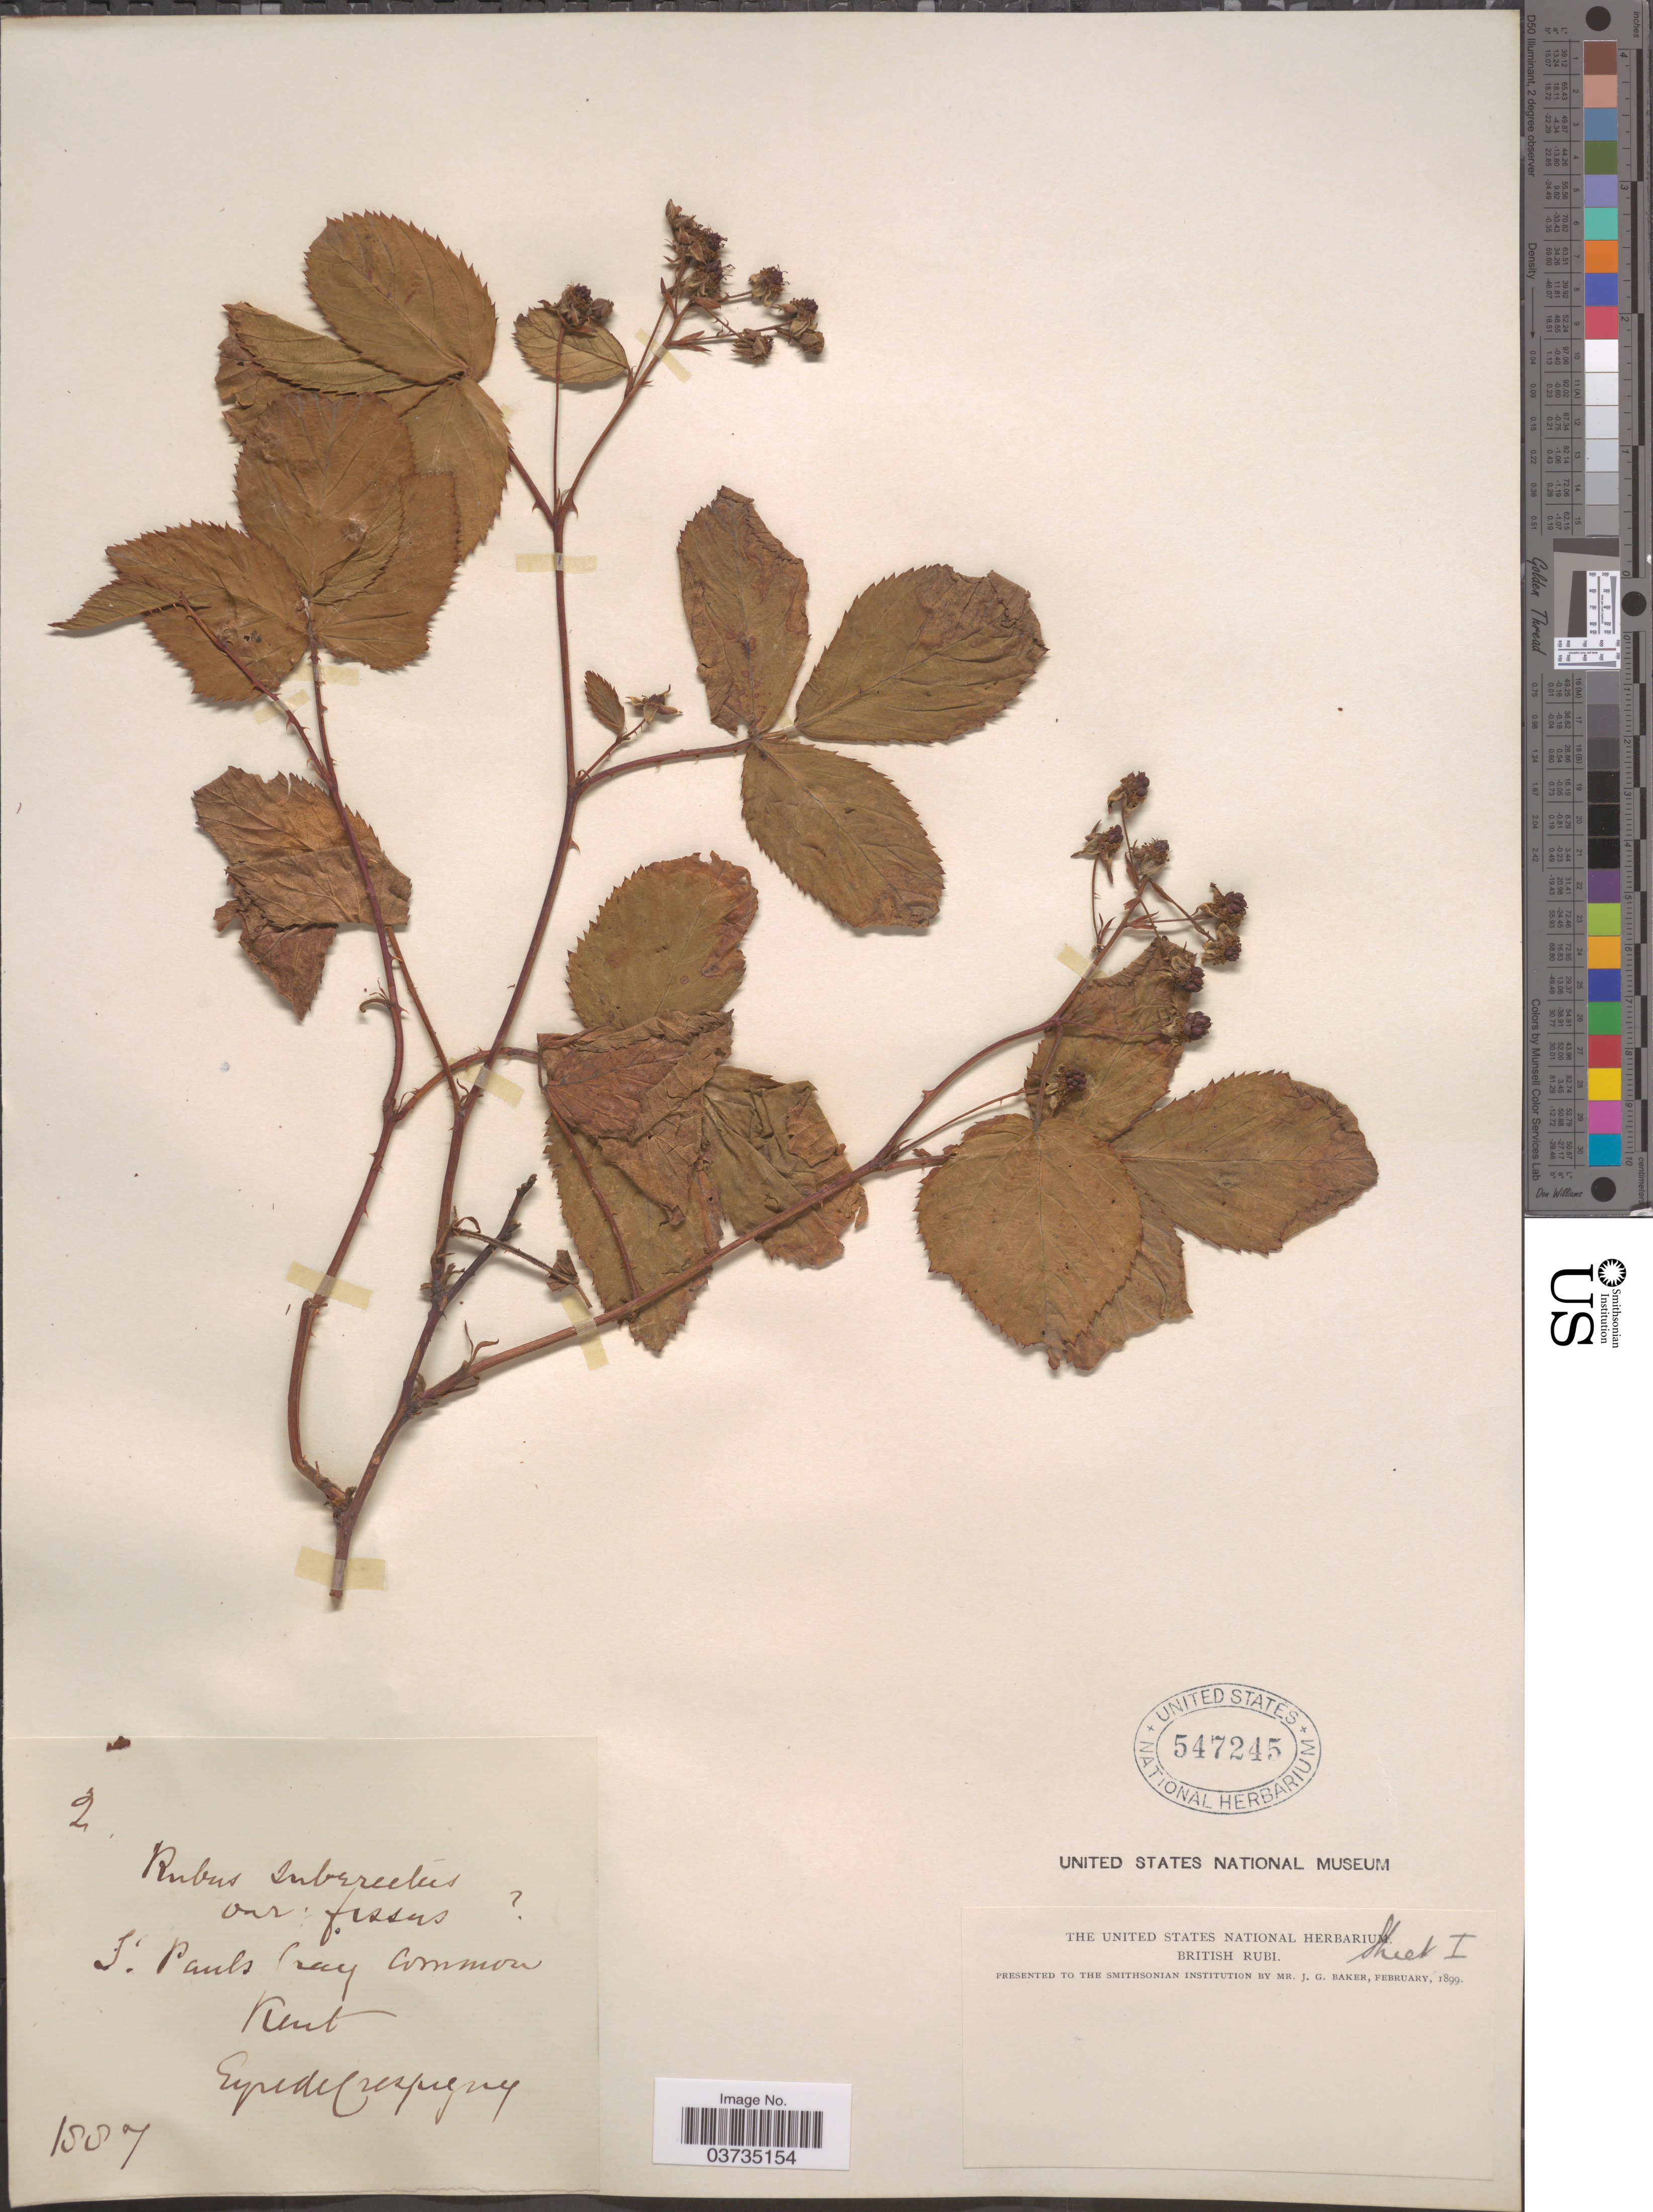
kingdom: Plantae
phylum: Tracheophyta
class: Magnoliopsida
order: Rosales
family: Rosaceae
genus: Rubus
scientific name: Rubus suberectus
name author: G. Anderson ex Sm.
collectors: E. de Crespigny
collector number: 2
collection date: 1887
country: United Kingdom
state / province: England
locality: St. Pauls Cray. Kent.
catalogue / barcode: US 547245